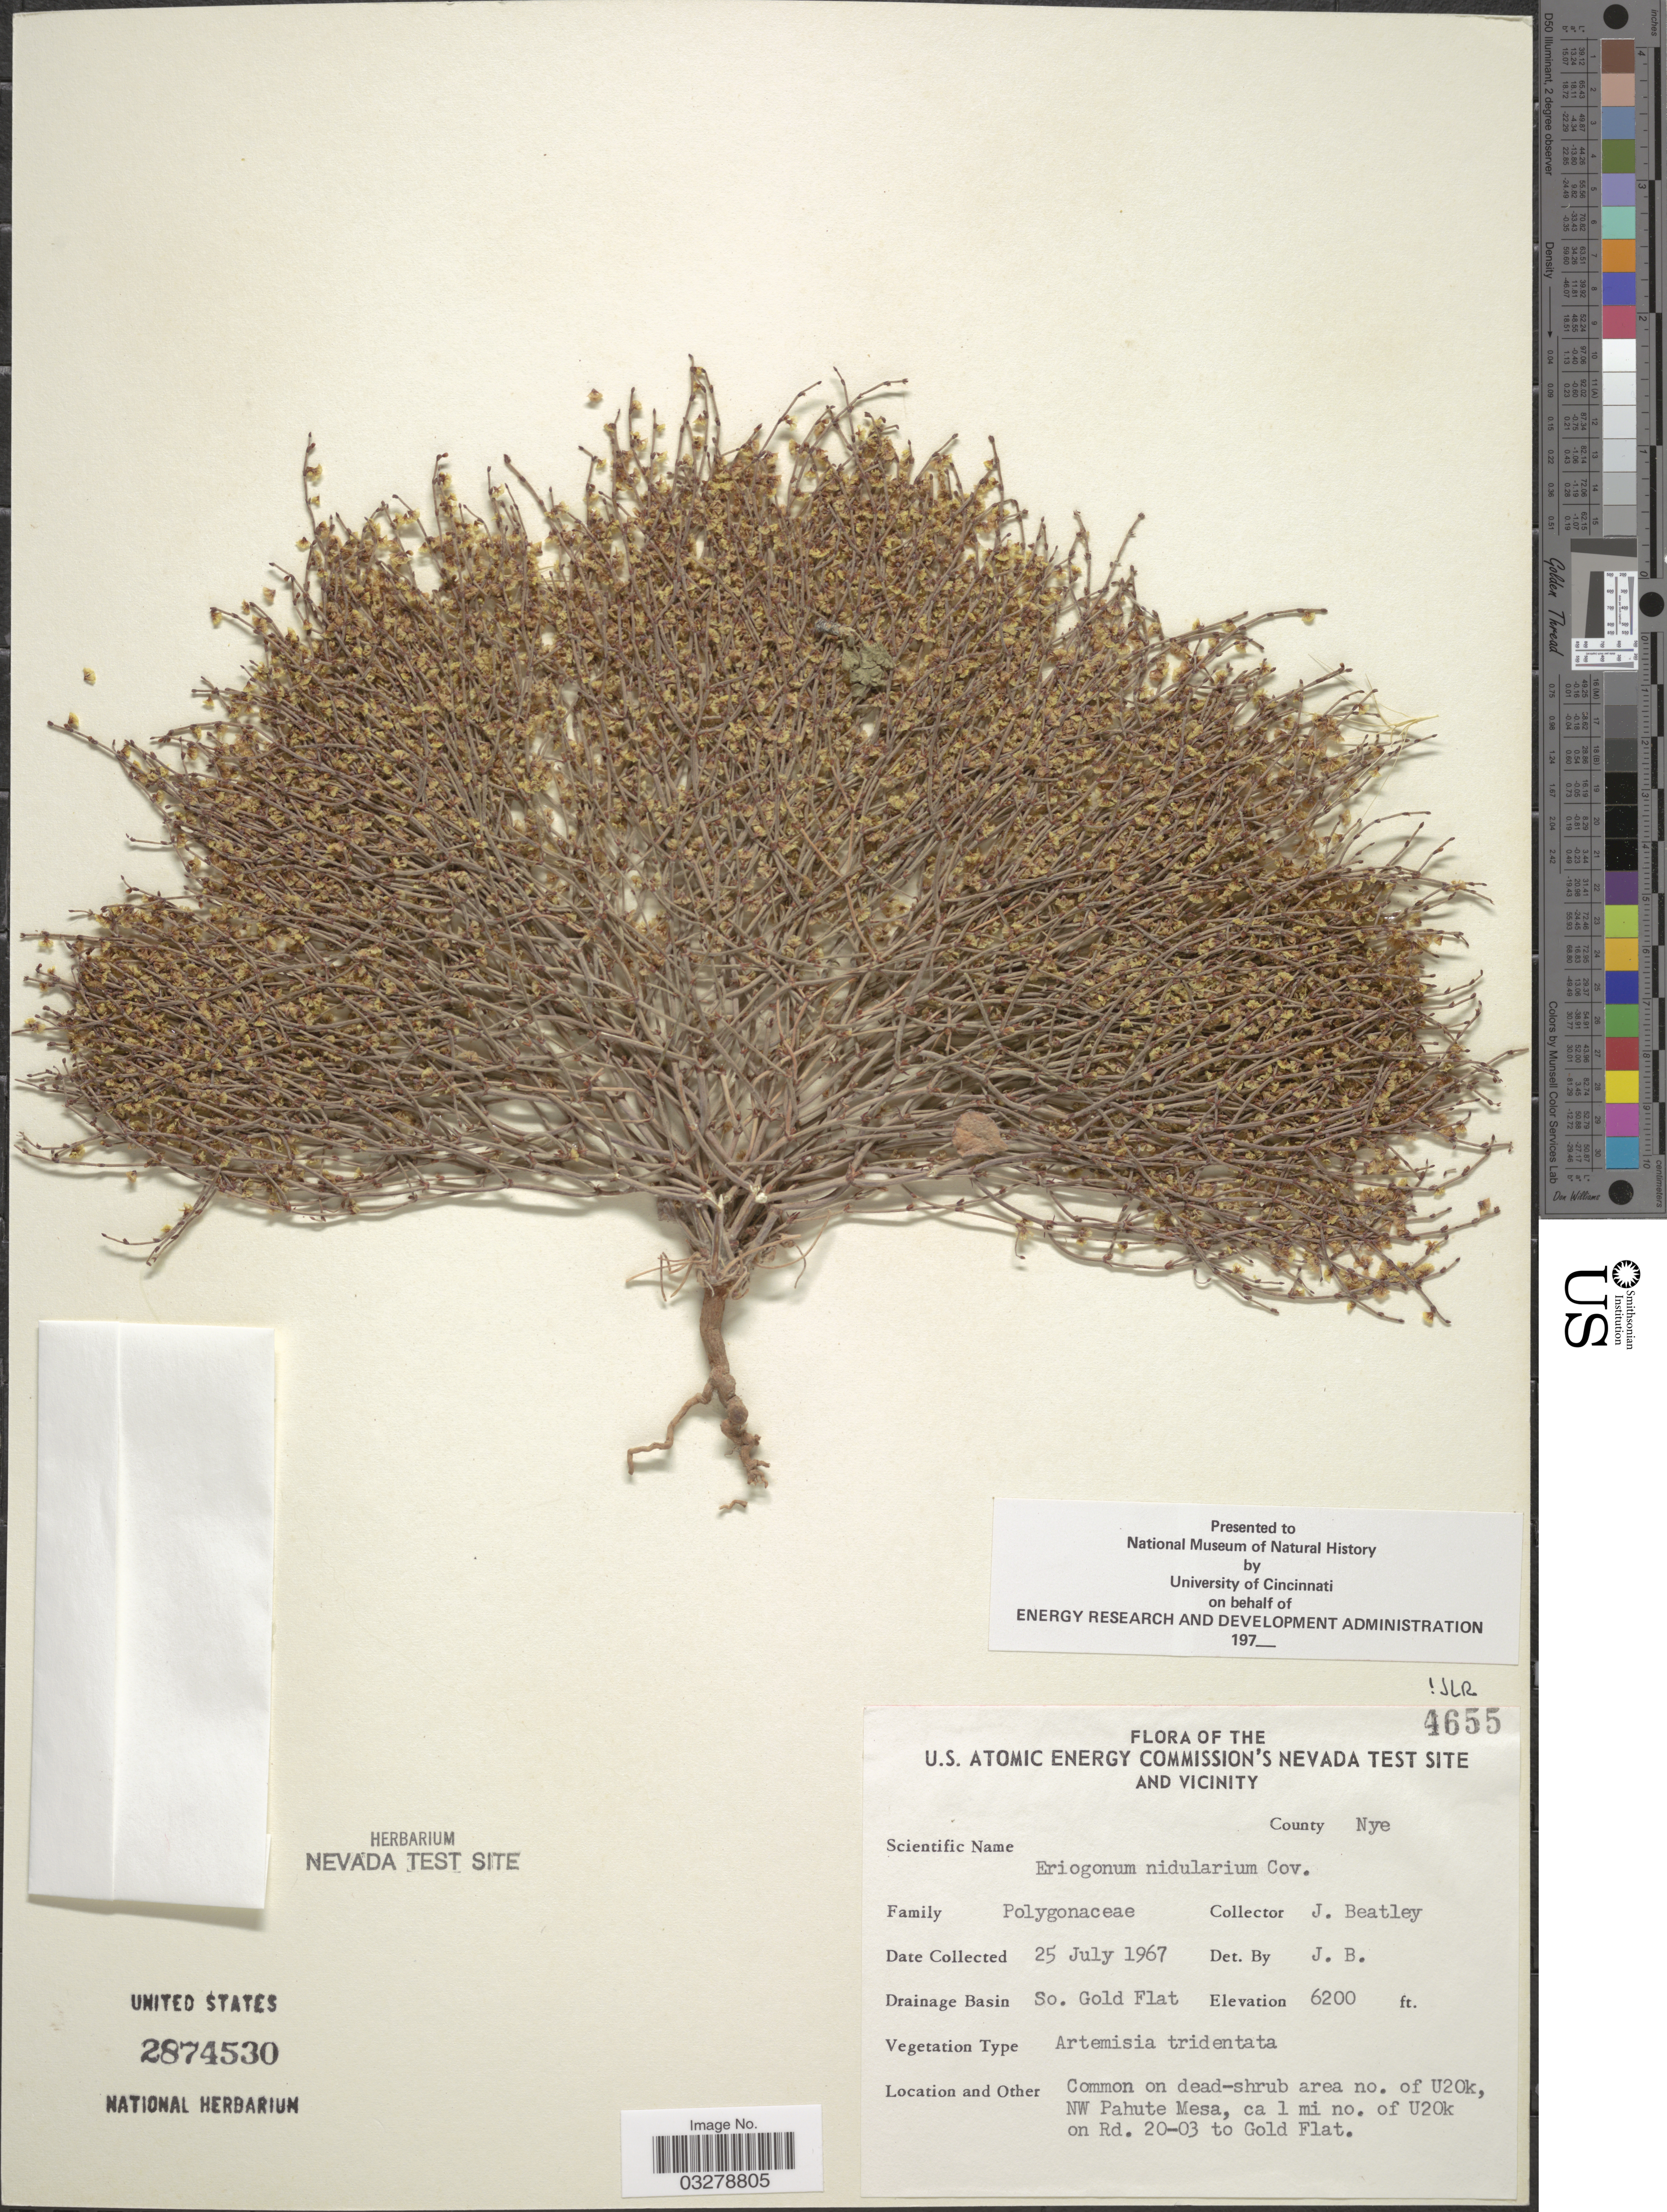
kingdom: Plantae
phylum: Tracheophyta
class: Magnoliopsida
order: Caryophyllales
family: Polygonaceae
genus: Eriogonum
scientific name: Eriogonum nidularium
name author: Coville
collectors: J. C. Beatley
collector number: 4655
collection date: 1967-07-25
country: United States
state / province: Nevada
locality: U.S. Atomic Energy Commission's Nevada Test Site and Vicinity. County Nye. Drainage Basin So. Gold Flat. No. of U20k, NW Pahute Mesa, ca 1 mi no. of U20k on Rd. 20-30 to Gold Flat.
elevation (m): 1890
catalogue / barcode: US 2874530